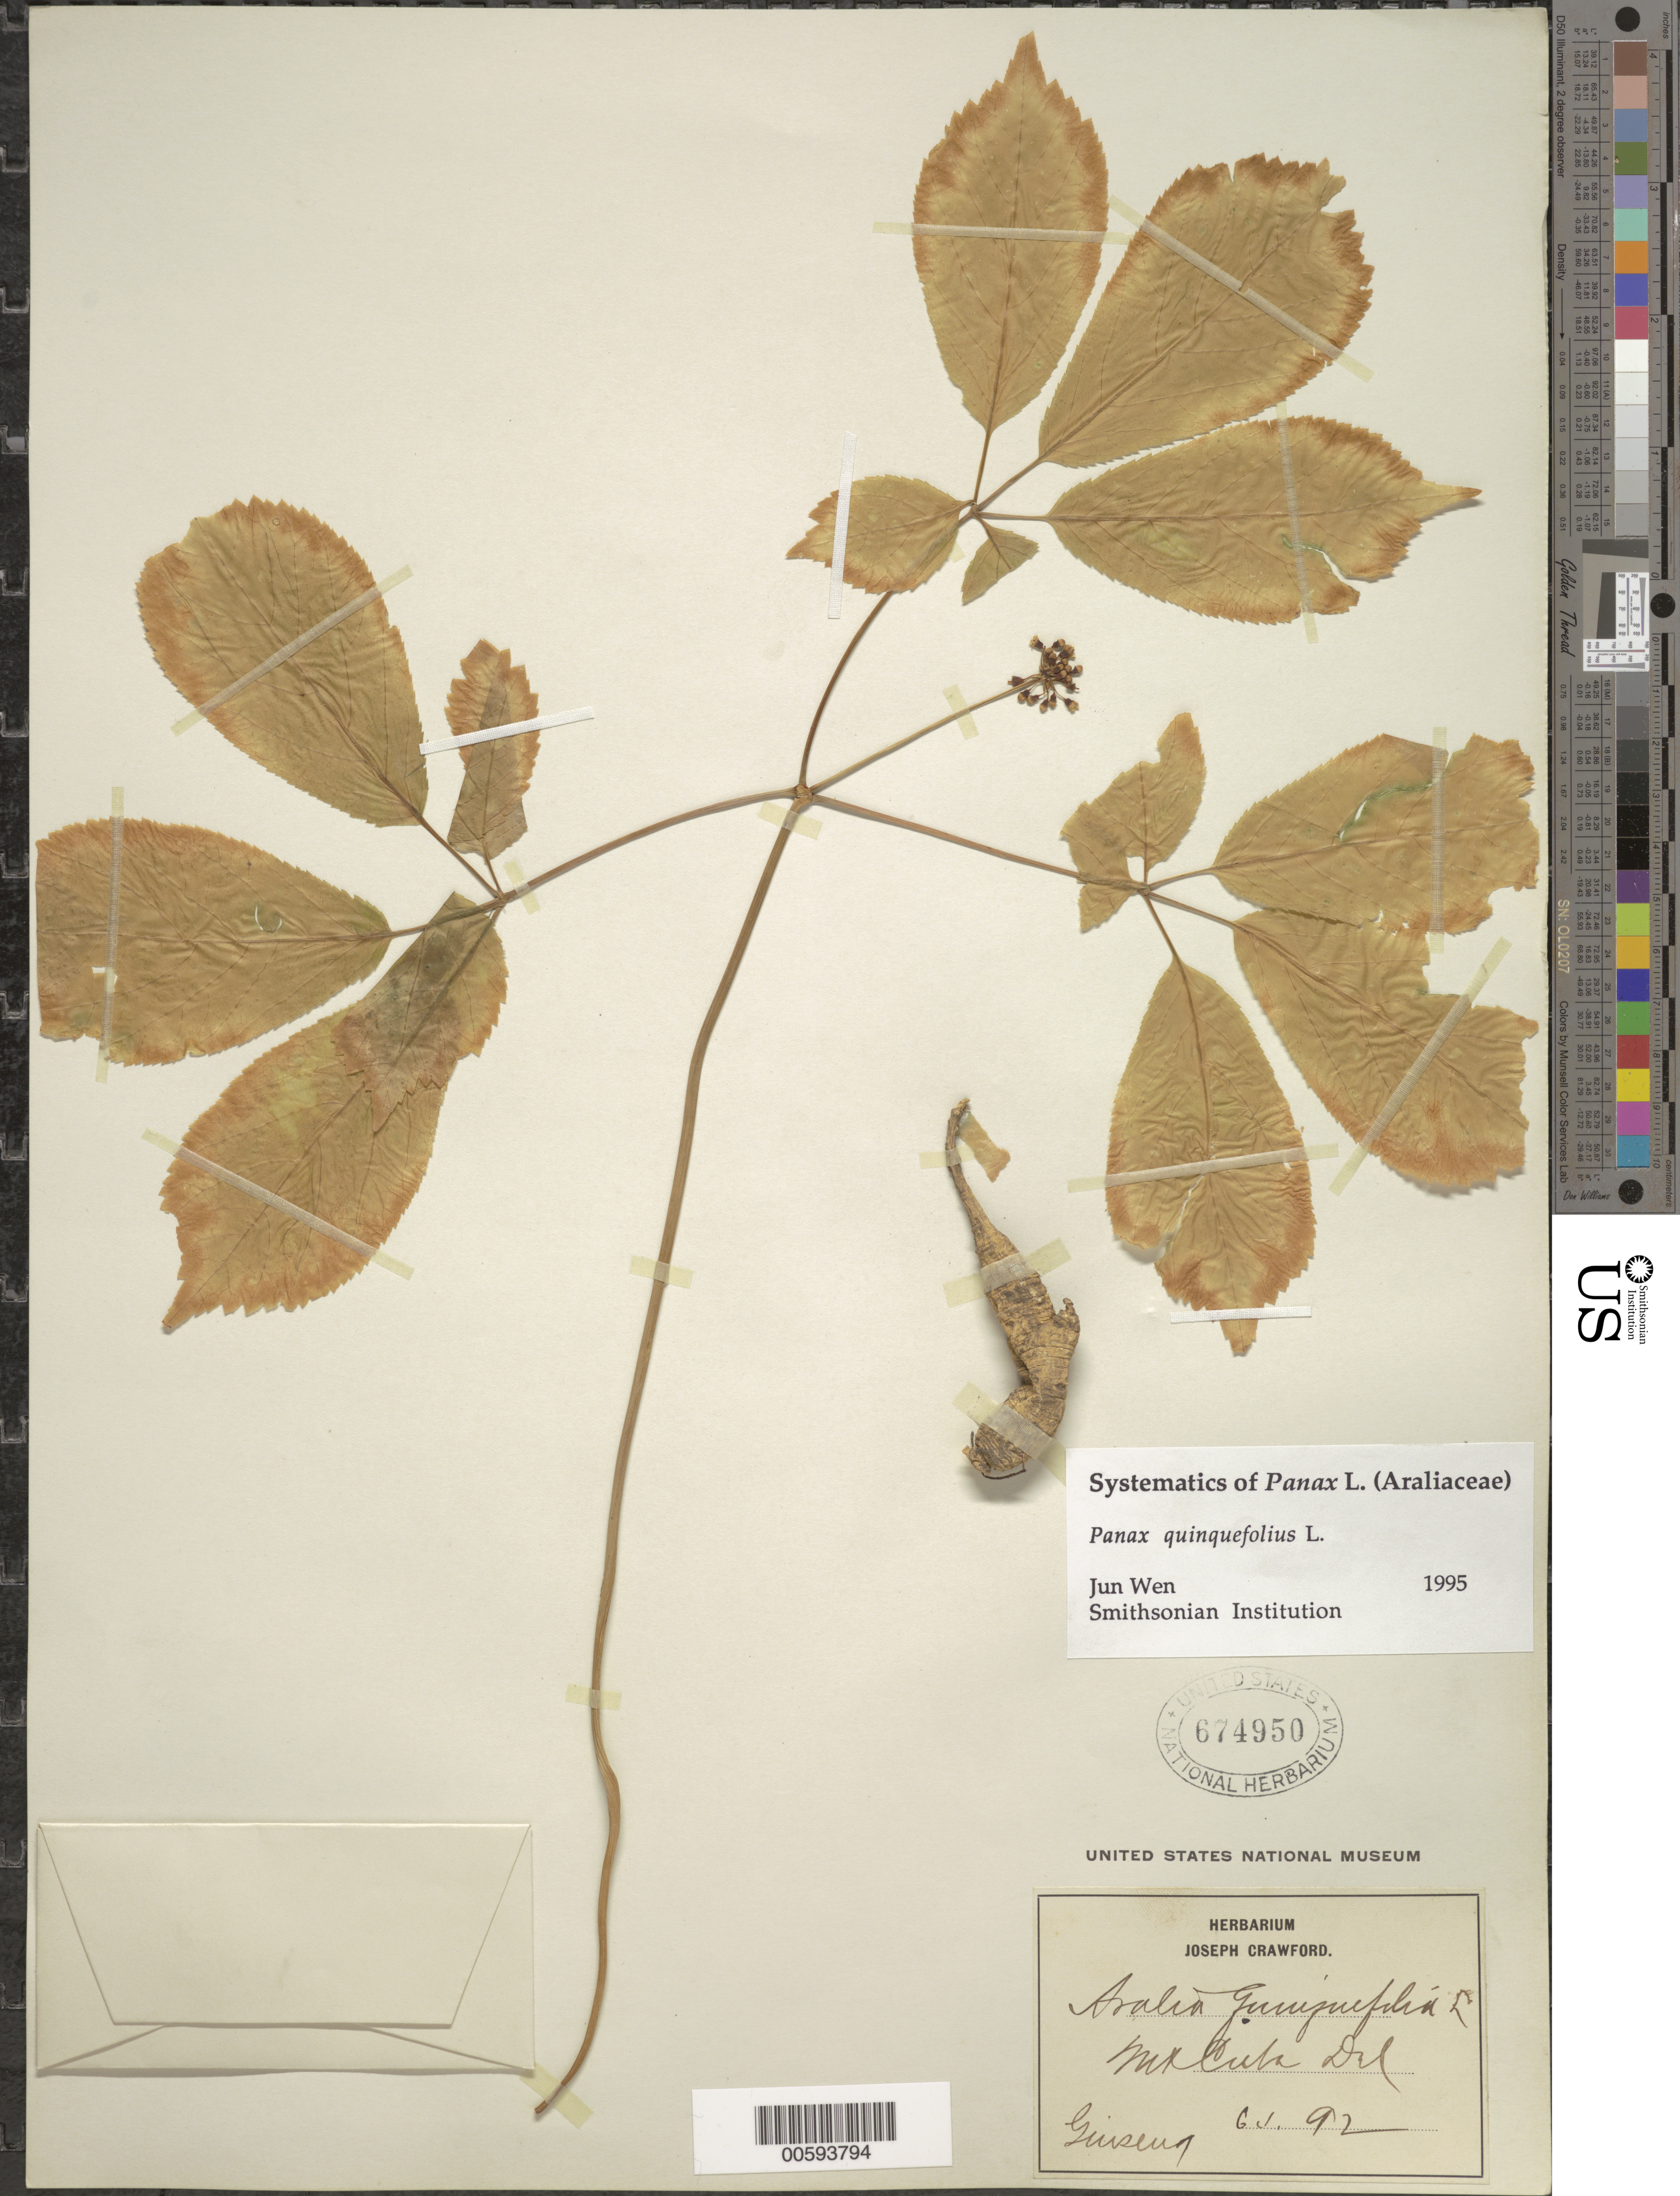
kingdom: Plantae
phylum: Tracheophyta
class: Magnoliopsida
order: Apiales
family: Araliaceae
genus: Panax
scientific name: Panax quinquefolius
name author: L.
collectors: J. Crawford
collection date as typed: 01 Jun 1892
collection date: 1892-06-01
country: United States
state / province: Delaware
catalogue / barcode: US 674950